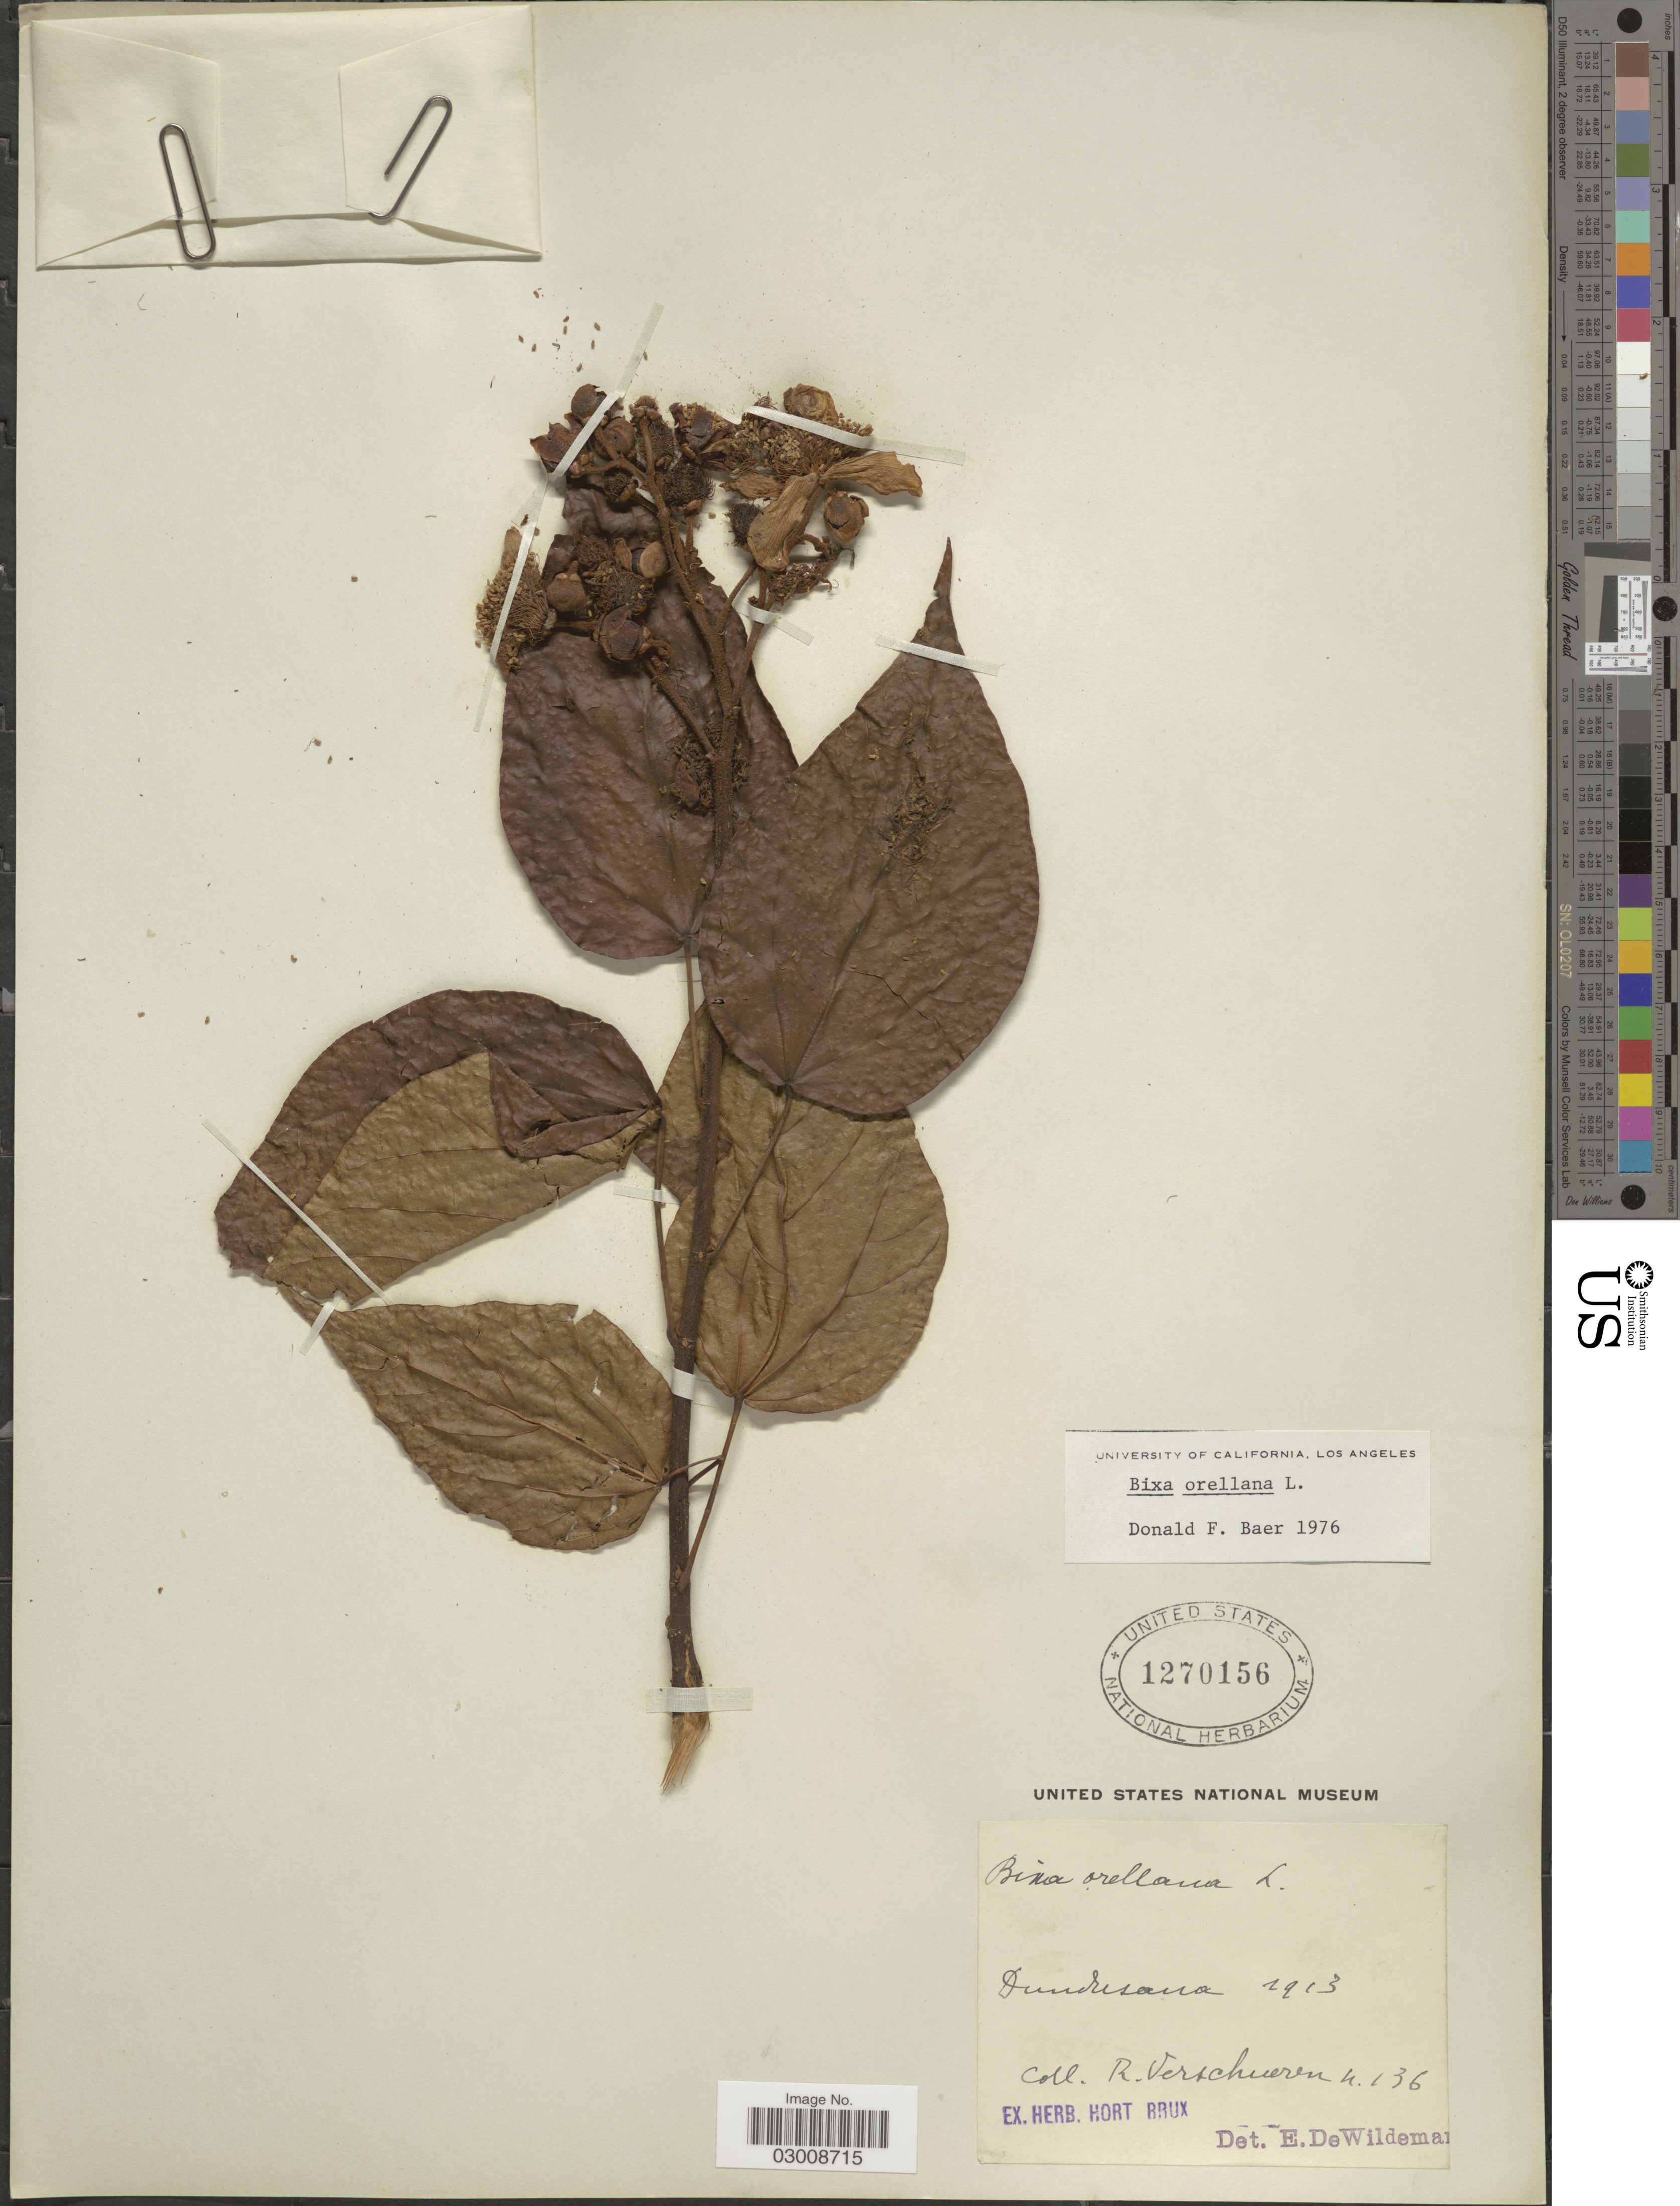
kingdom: Plantae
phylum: Tracheophyta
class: Magnoliopsida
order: Malvales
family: Bixaceae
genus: Bixa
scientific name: Bixa orellana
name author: L.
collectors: R. Verschueren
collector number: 136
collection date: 1913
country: Congo, Democratic Republic of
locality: Dundusana.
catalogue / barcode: US 1270156